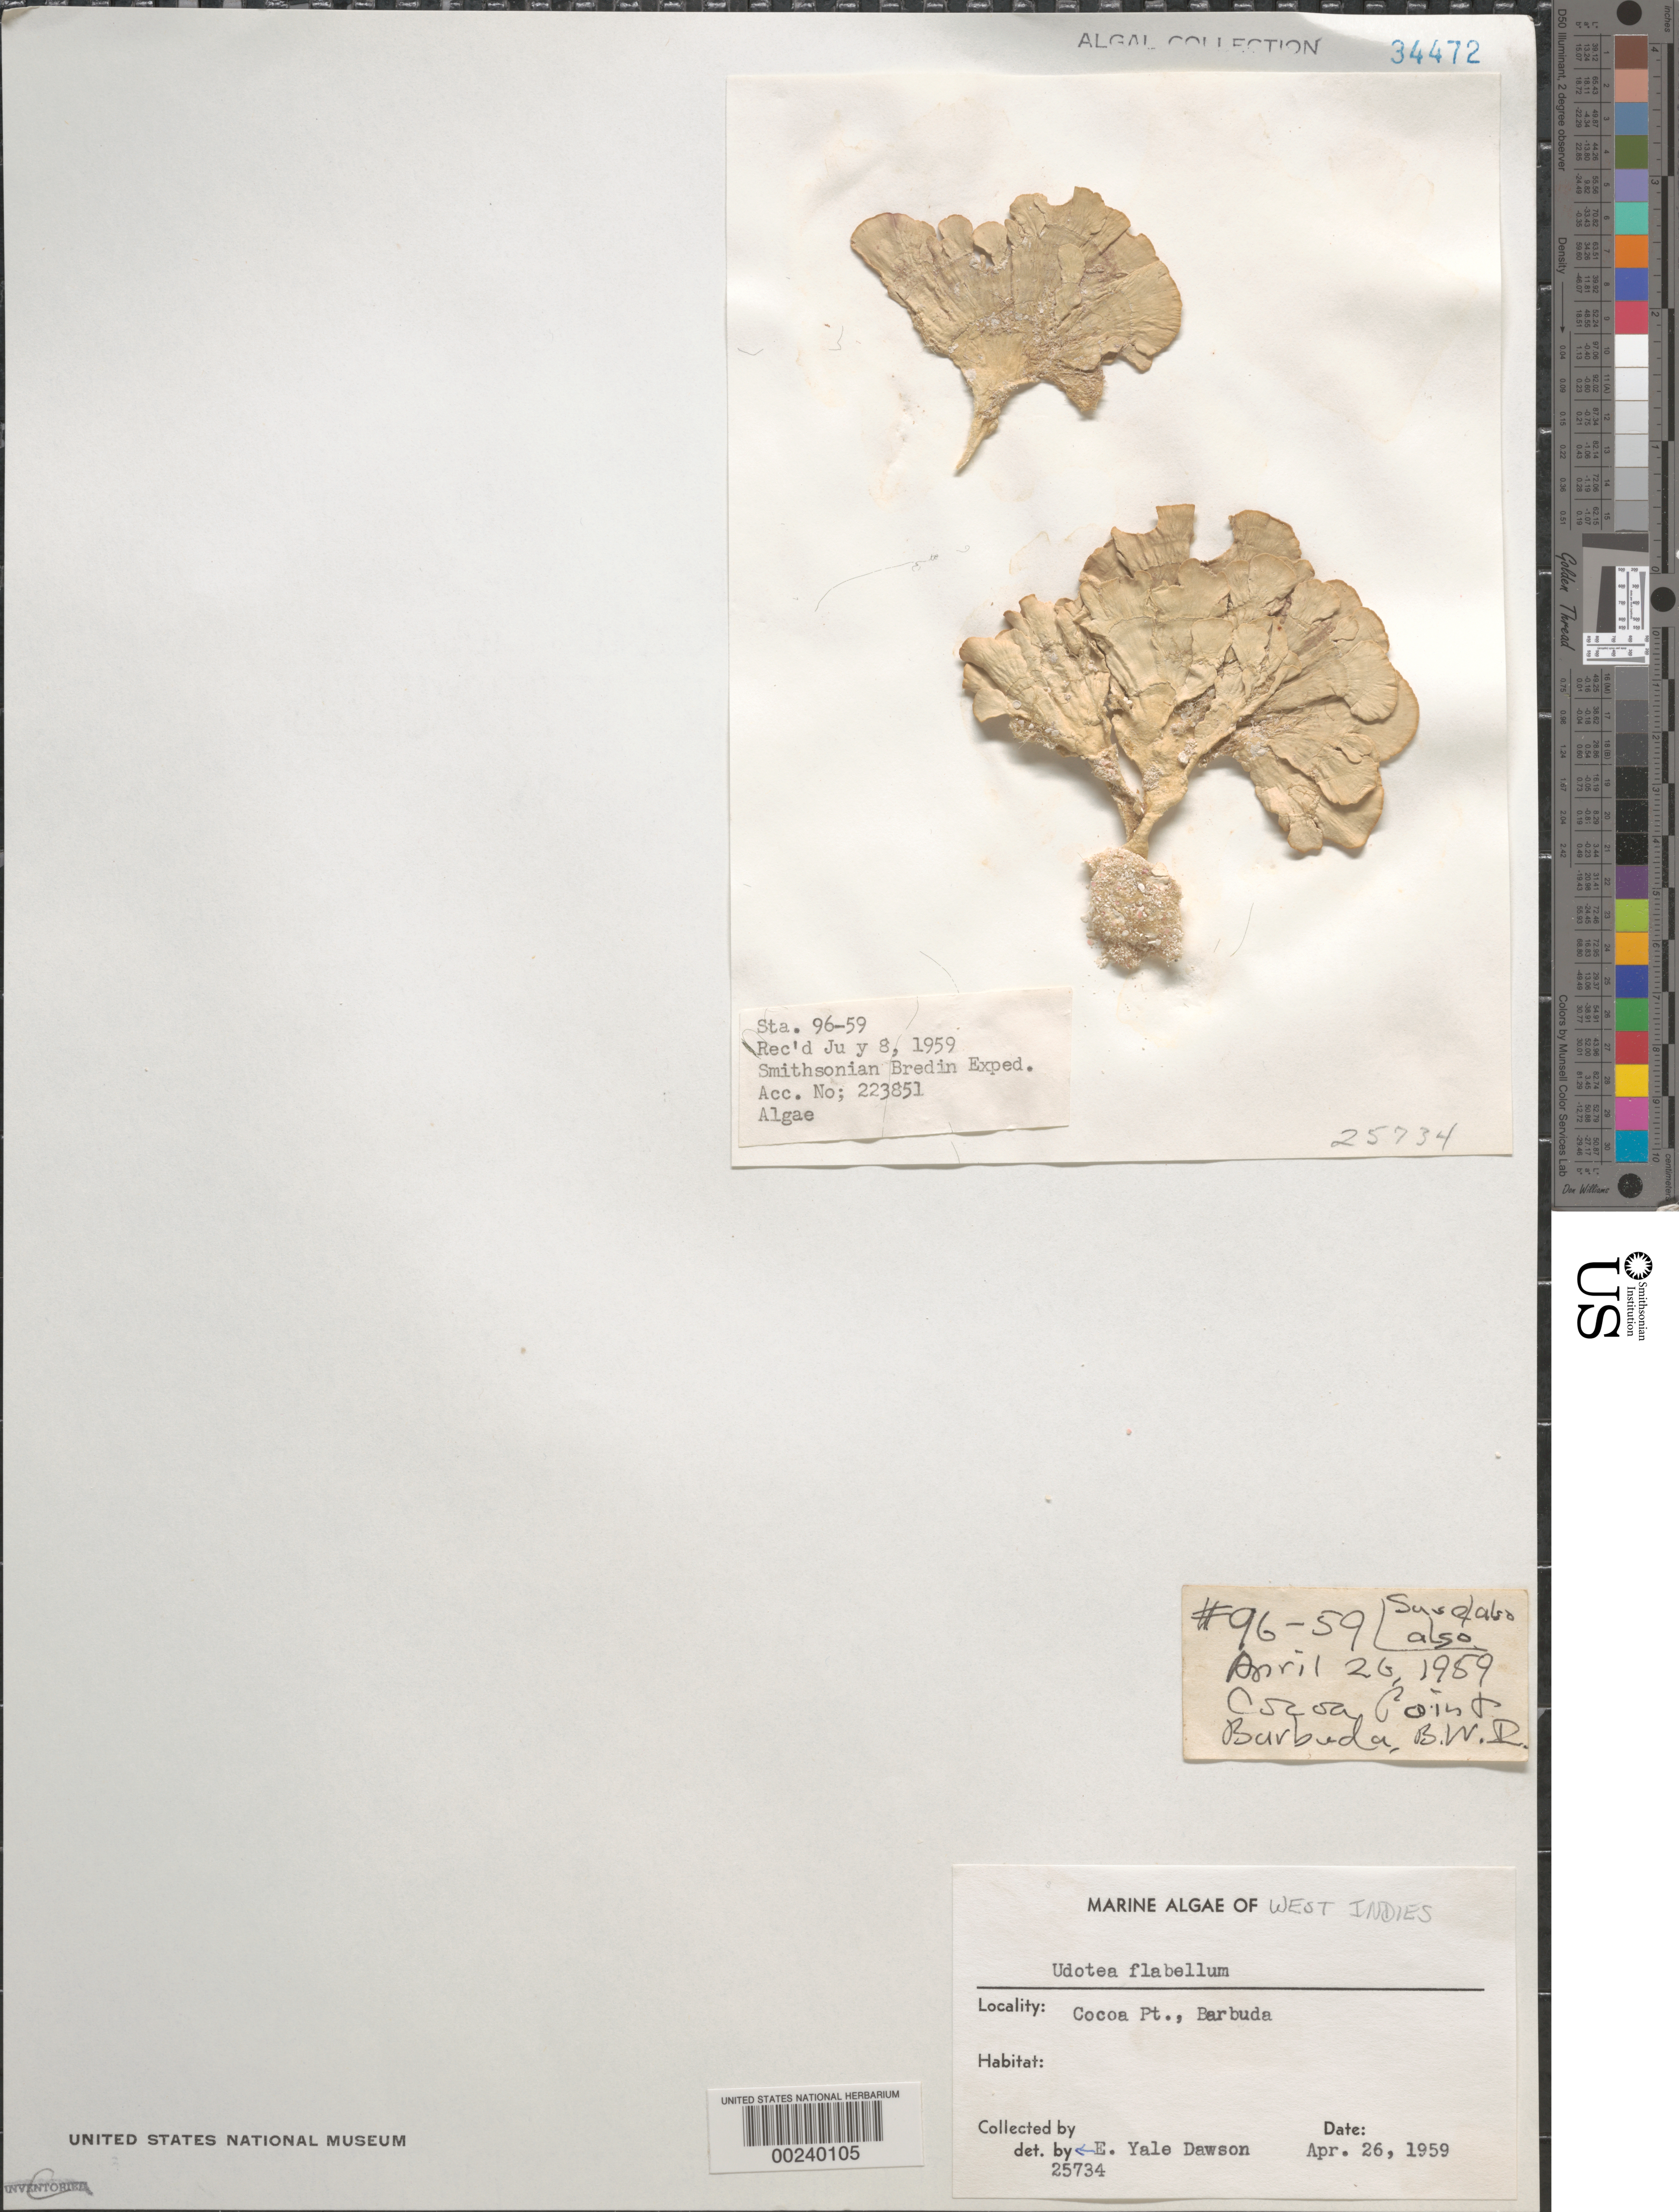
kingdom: Plantae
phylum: Chlorophyta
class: Ulvophyceae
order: Bryopsidales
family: Udoteaceae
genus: Udotea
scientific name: Udotea flabellum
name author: (J. Ellis & Sol.) M. Howe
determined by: Dawson, E. Y.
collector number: EYD 25734 & Station 96-59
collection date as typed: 26 Apr 1959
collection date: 1959-04-26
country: Antigua and Barbuda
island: Barbuda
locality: Cocoa Point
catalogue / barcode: US 34472